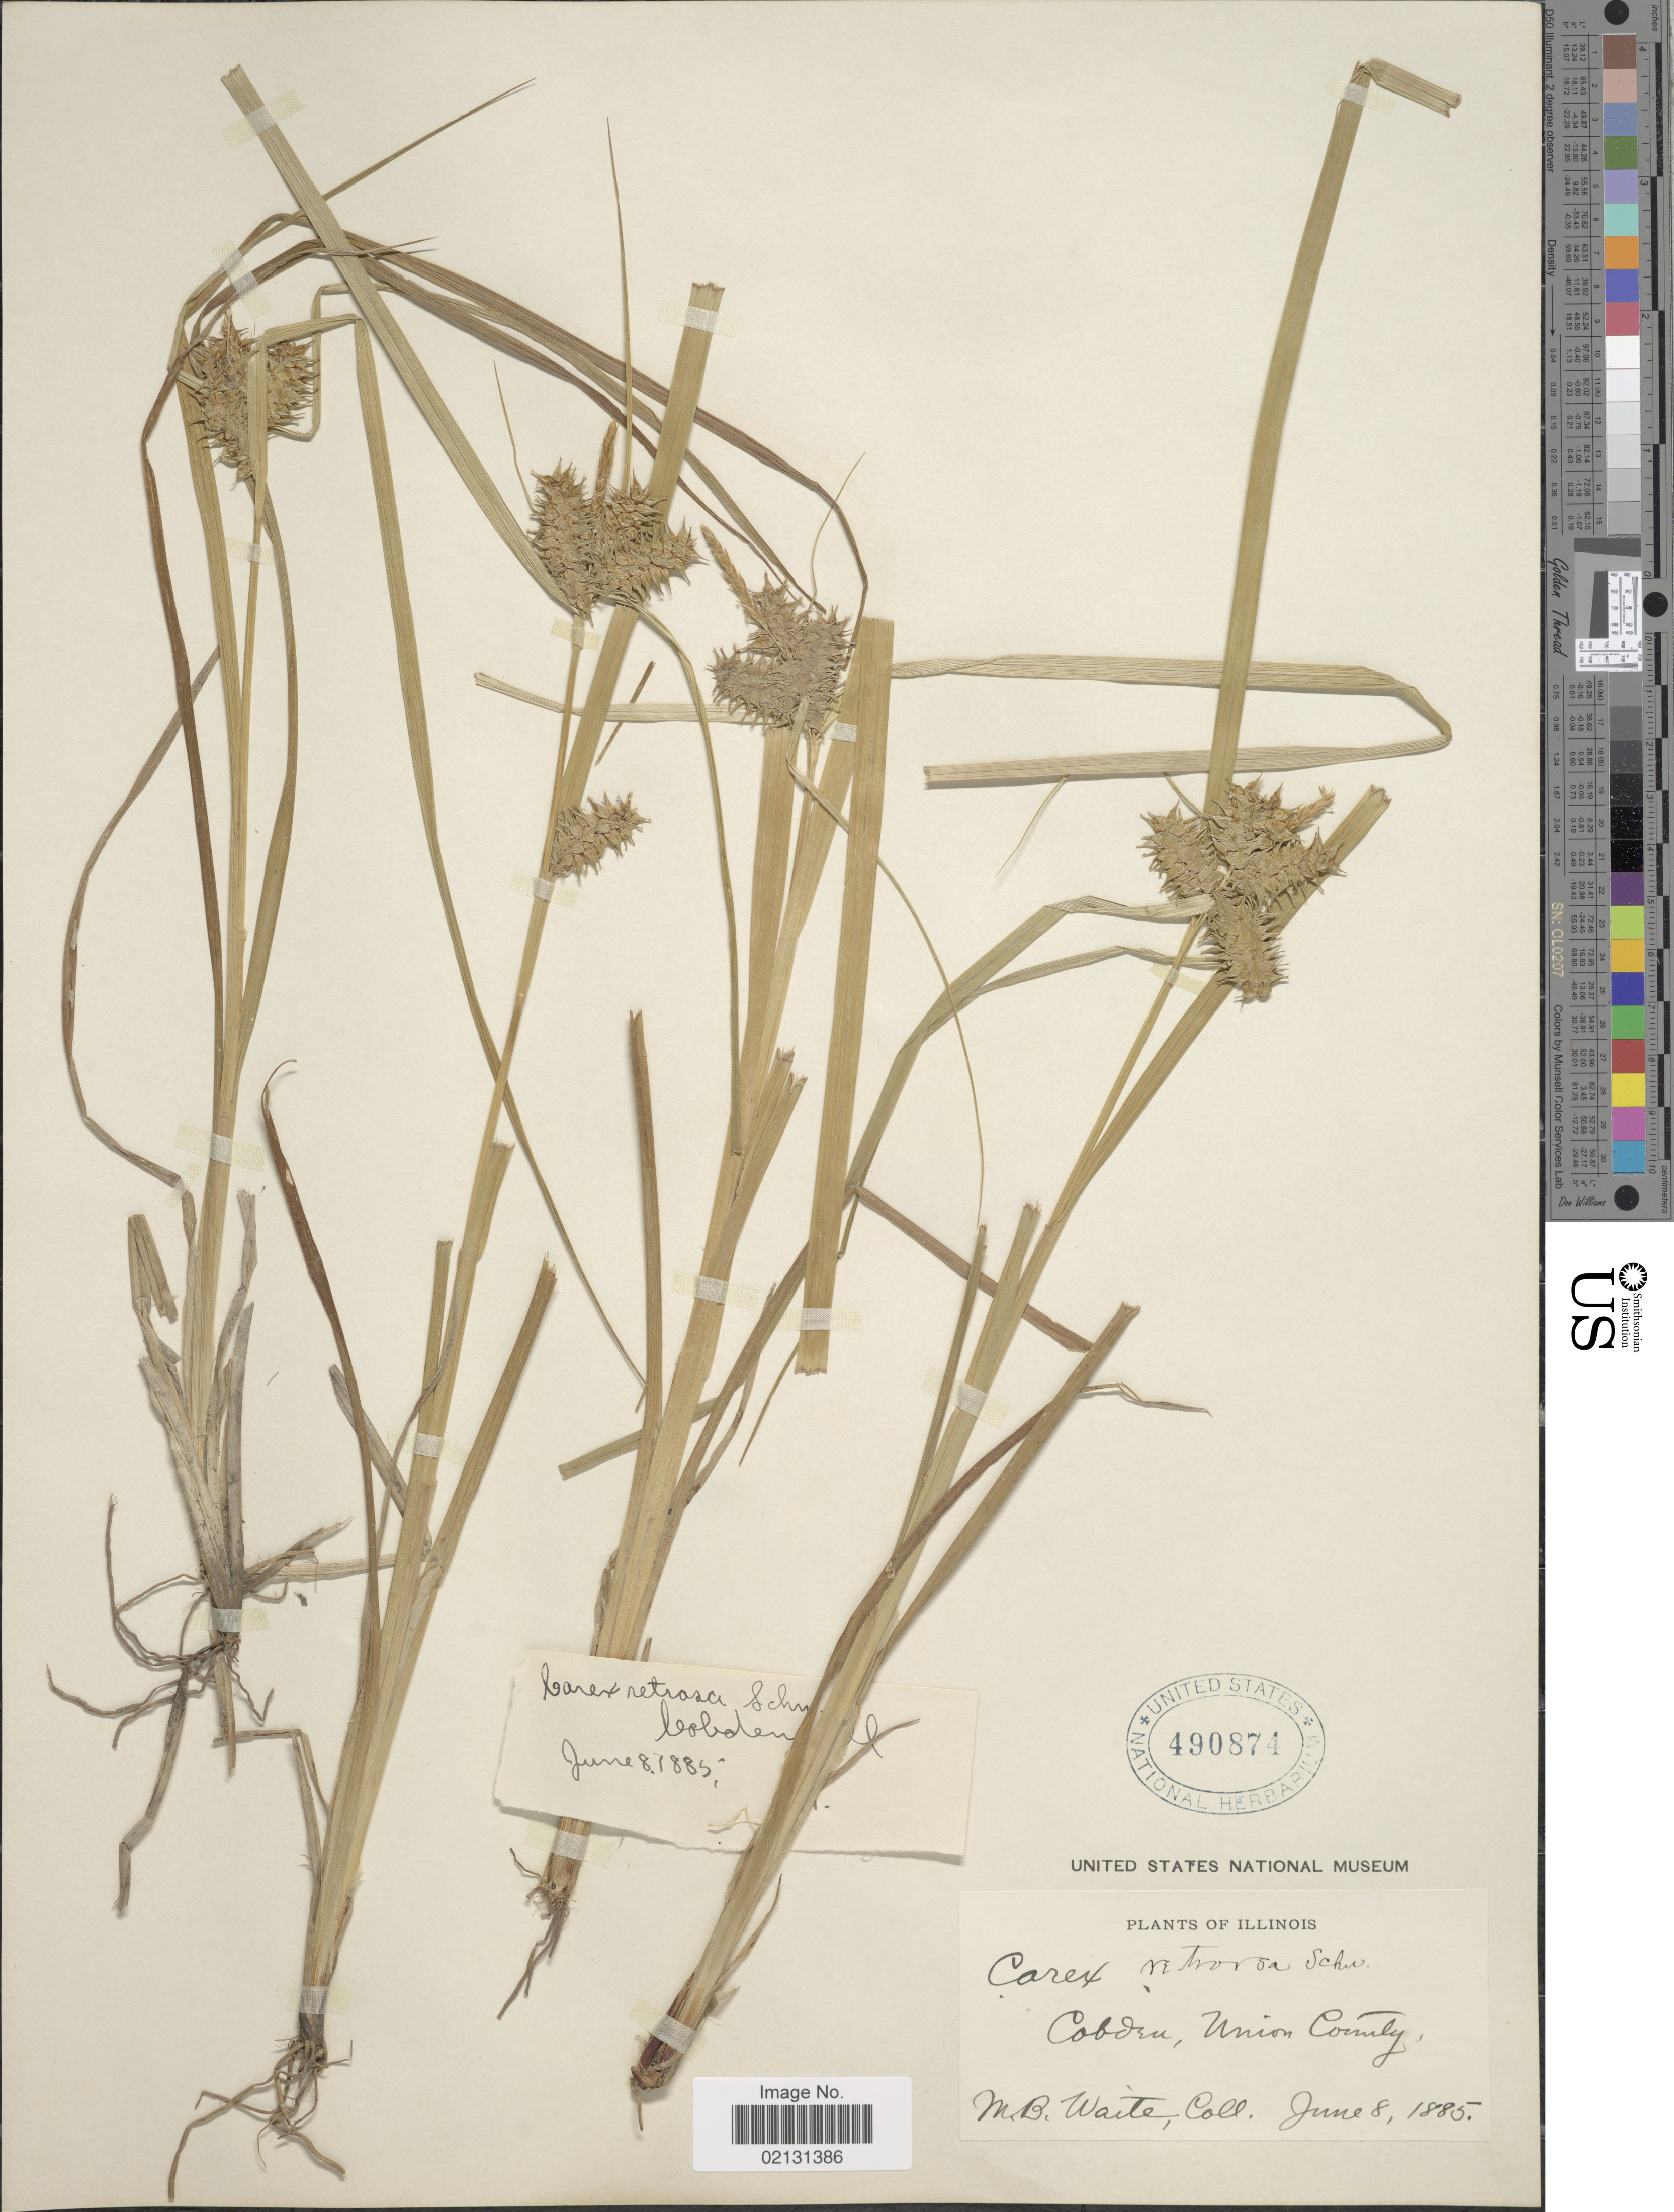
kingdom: Plantae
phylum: Tracheophyta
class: Liliopsida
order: Poales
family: Cyperaceae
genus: Carex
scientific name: Carex retrorsa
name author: Schwein.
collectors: M. B. Waite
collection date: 1885-06-08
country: United States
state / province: Illinois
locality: Cobden, Union County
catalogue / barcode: US 490874